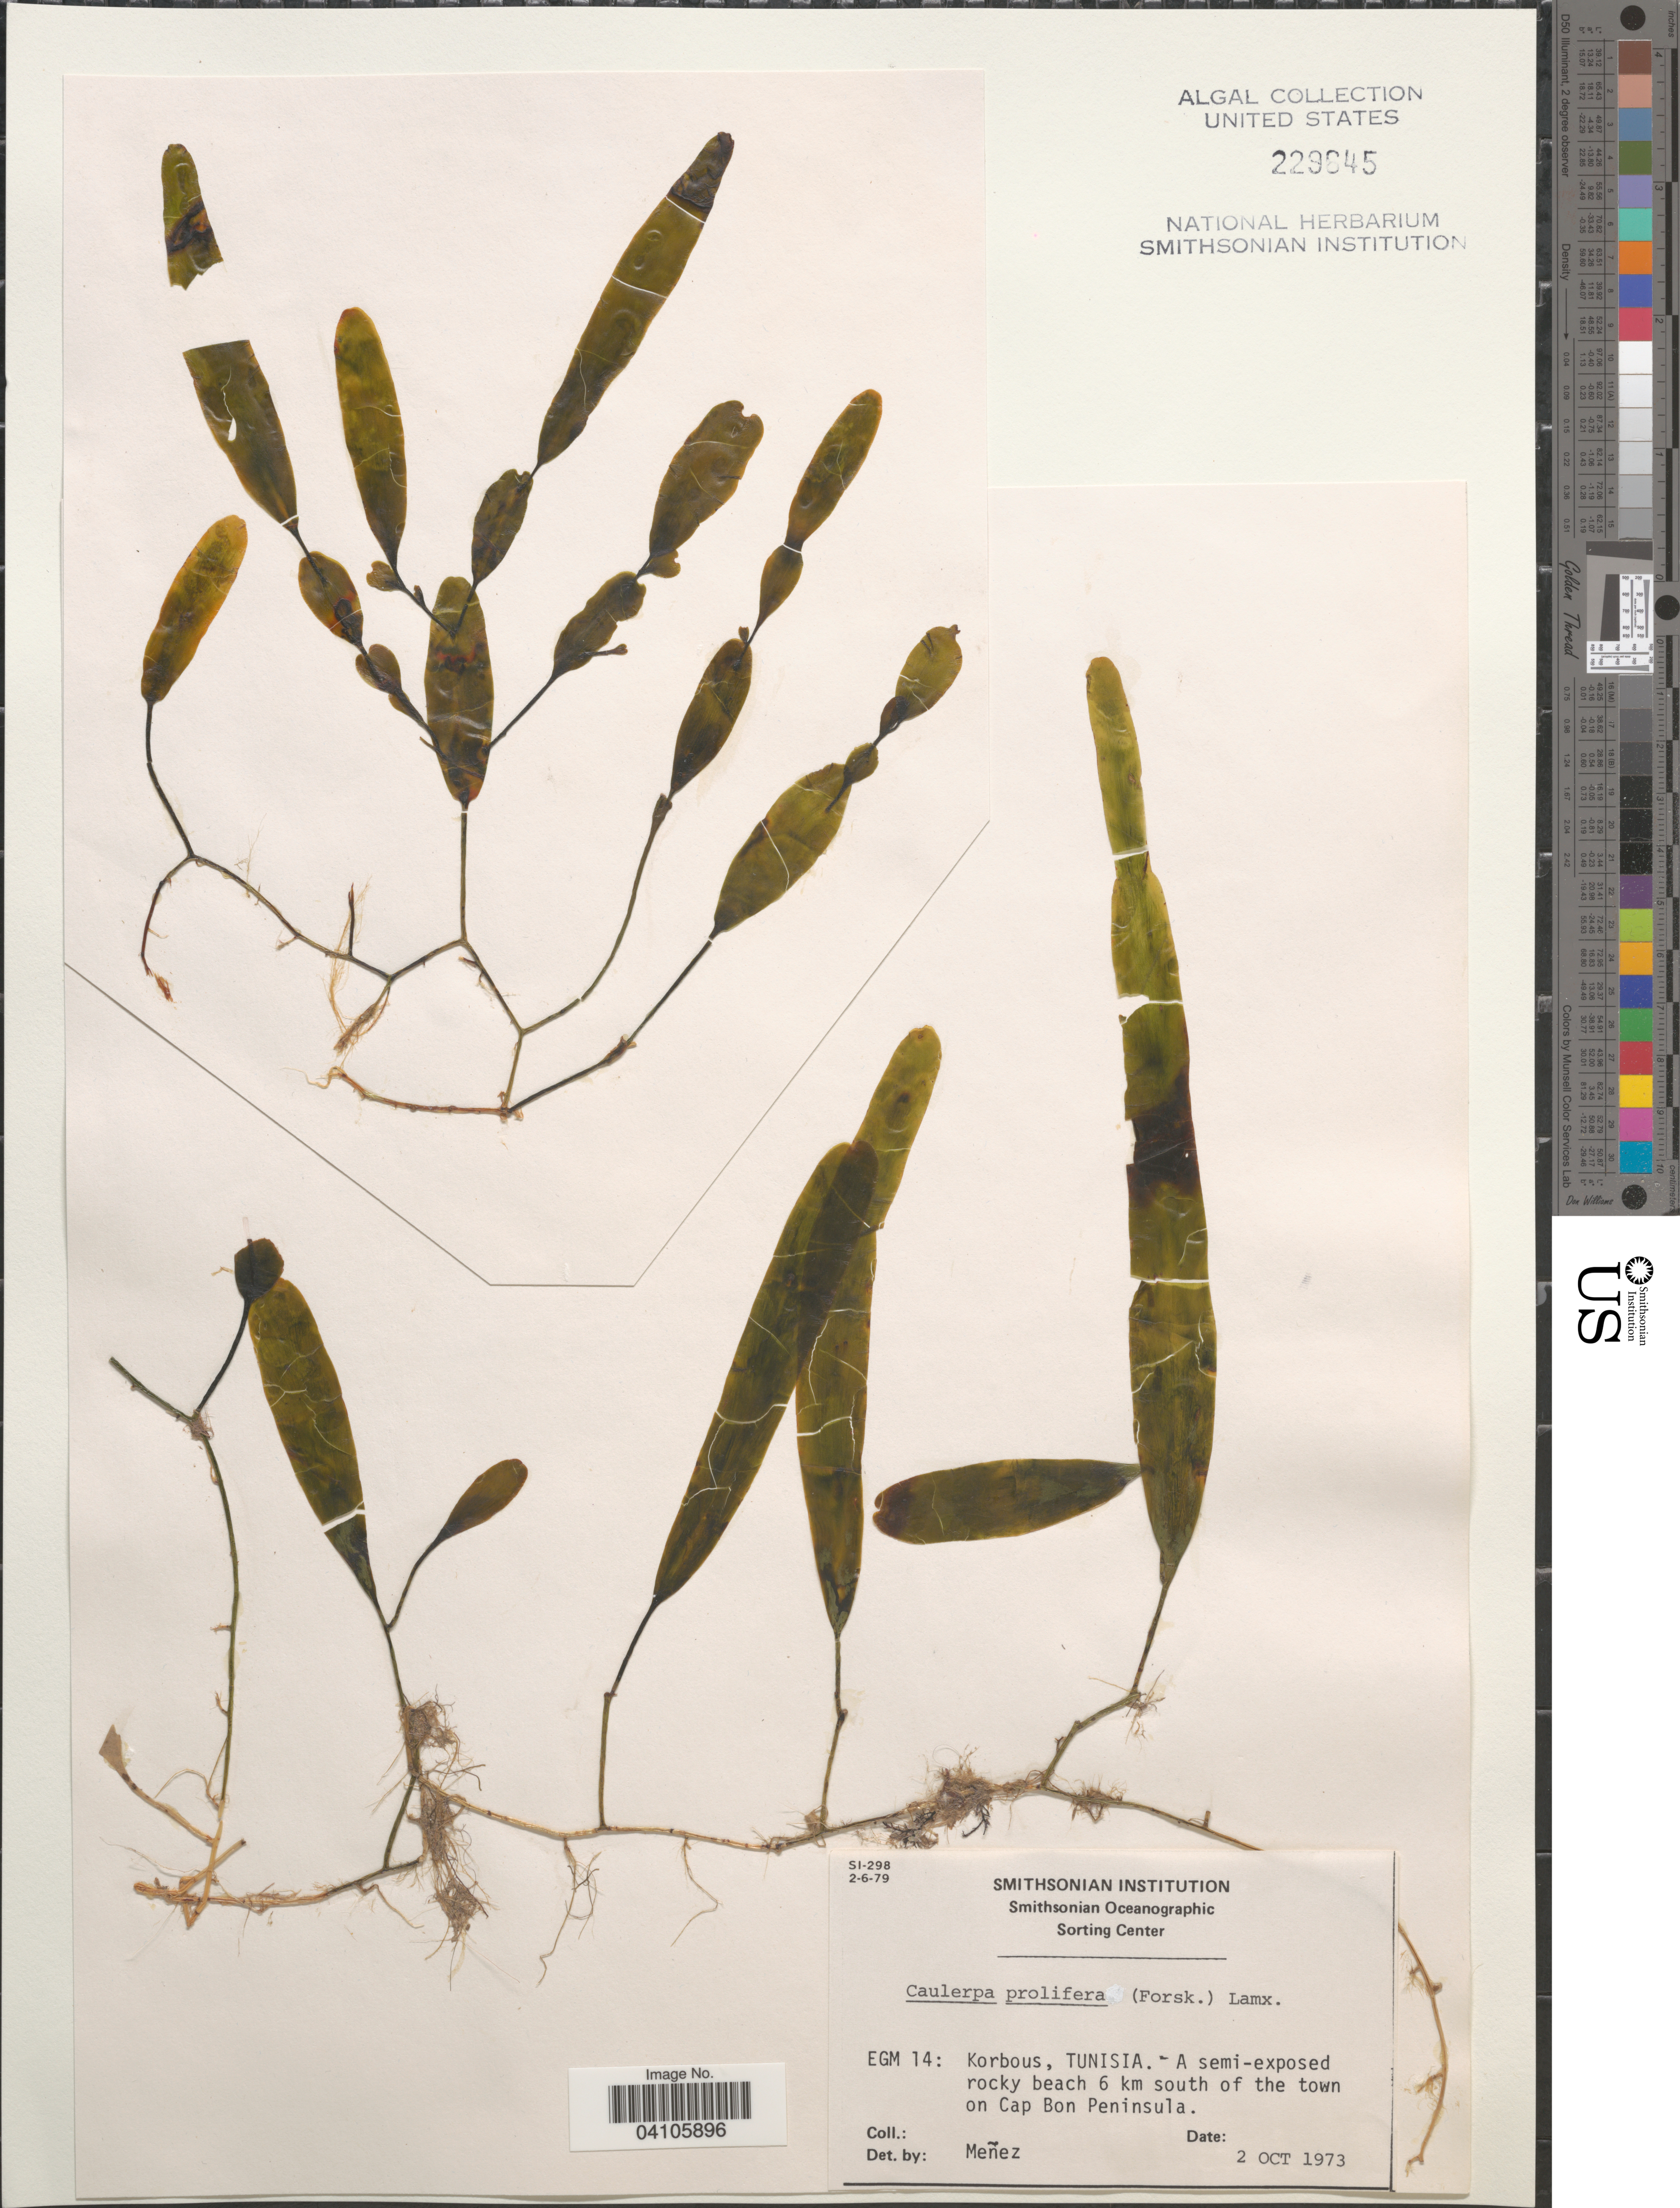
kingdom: Plantae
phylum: Chlorophyta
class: Ulvophyceae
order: Bryopsidales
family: Caulerpaceae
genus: Caulerpa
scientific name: Caulerpa prolifera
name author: (Forssk.) J.V.Lamouroux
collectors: Menez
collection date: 1973-10-02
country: Tunisia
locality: EGM 14: Korbous. A semi-exposed rocky beach 6 km south of the town on Cap Bon Peninsula.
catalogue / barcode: US 229645